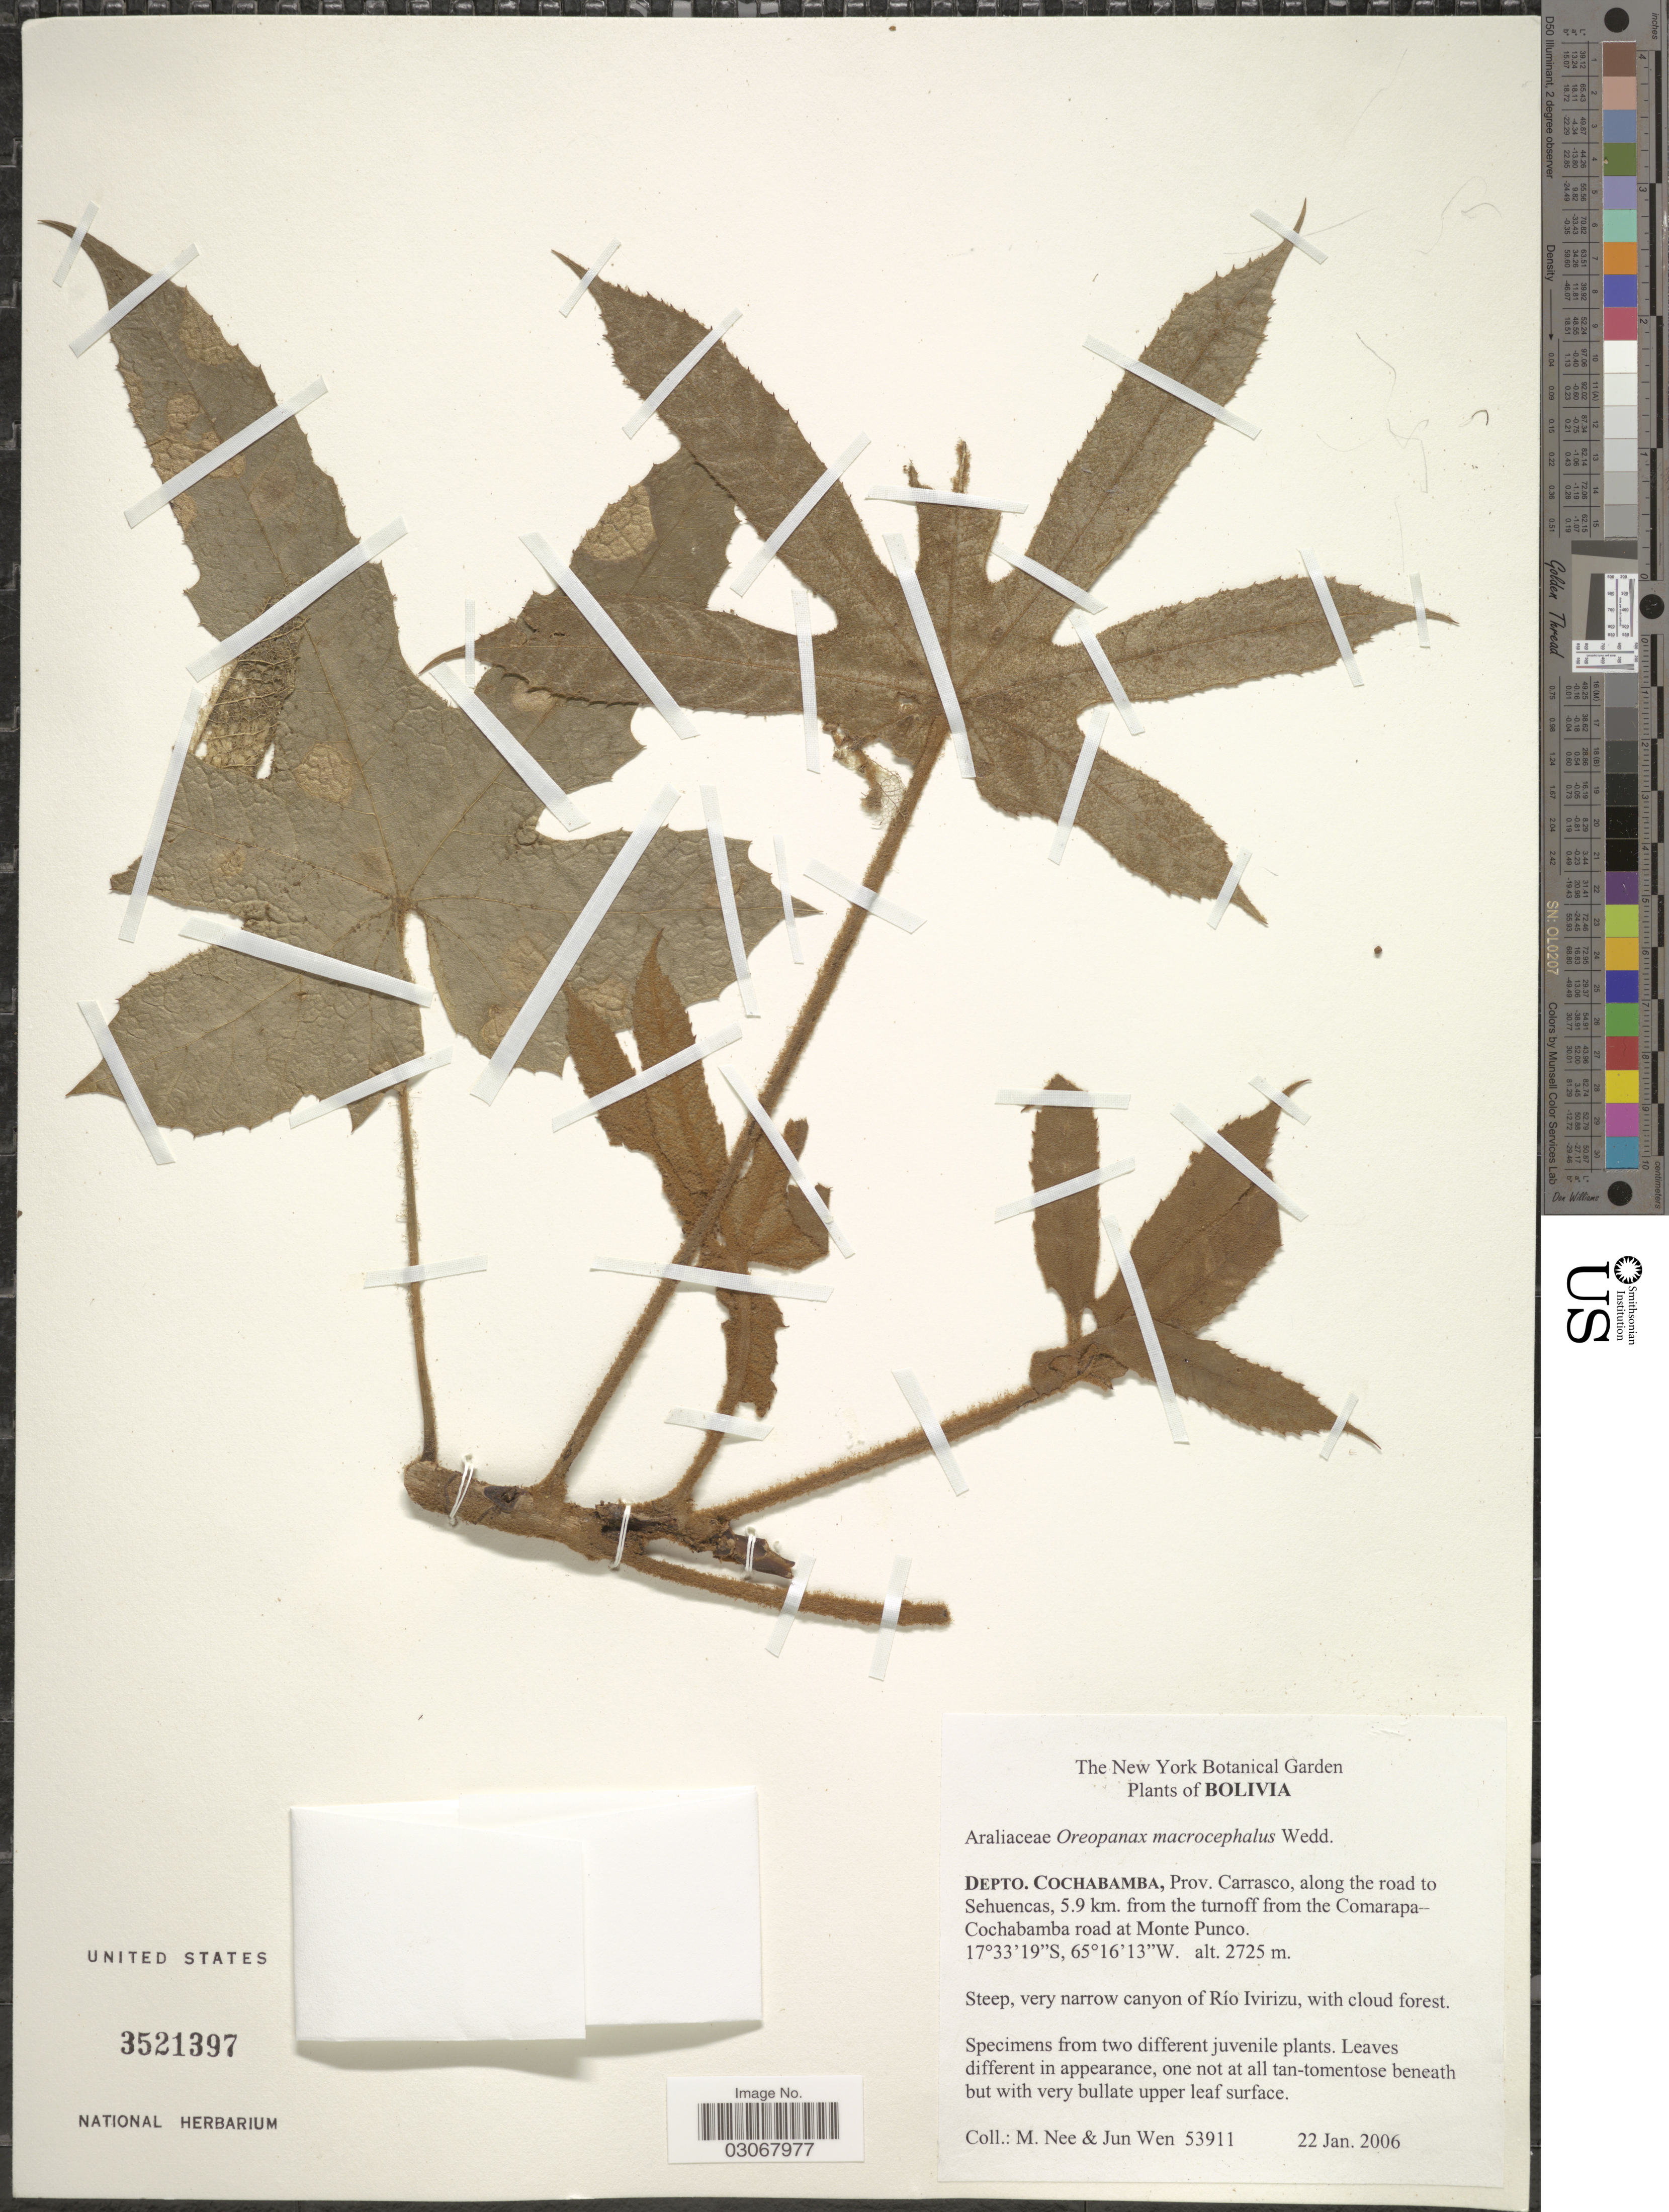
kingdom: Plantae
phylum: Tracheophyta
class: Magnoliopsida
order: Apiales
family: Araliaceae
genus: Oreopanax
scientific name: Oreopanax macrocephalus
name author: Decne. & Planch. ex Wedd.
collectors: M. Nee & J. Wen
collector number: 53911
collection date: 2006-01-22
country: Bolivia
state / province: Cochabamba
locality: Depto. Cochabamba, Prov. Carrasco, along the road to Sehuencas, 5.9 km. from the turnoff from the Comarapa-Cochabamba road at Monte Punco.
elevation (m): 2725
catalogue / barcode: US 3521397